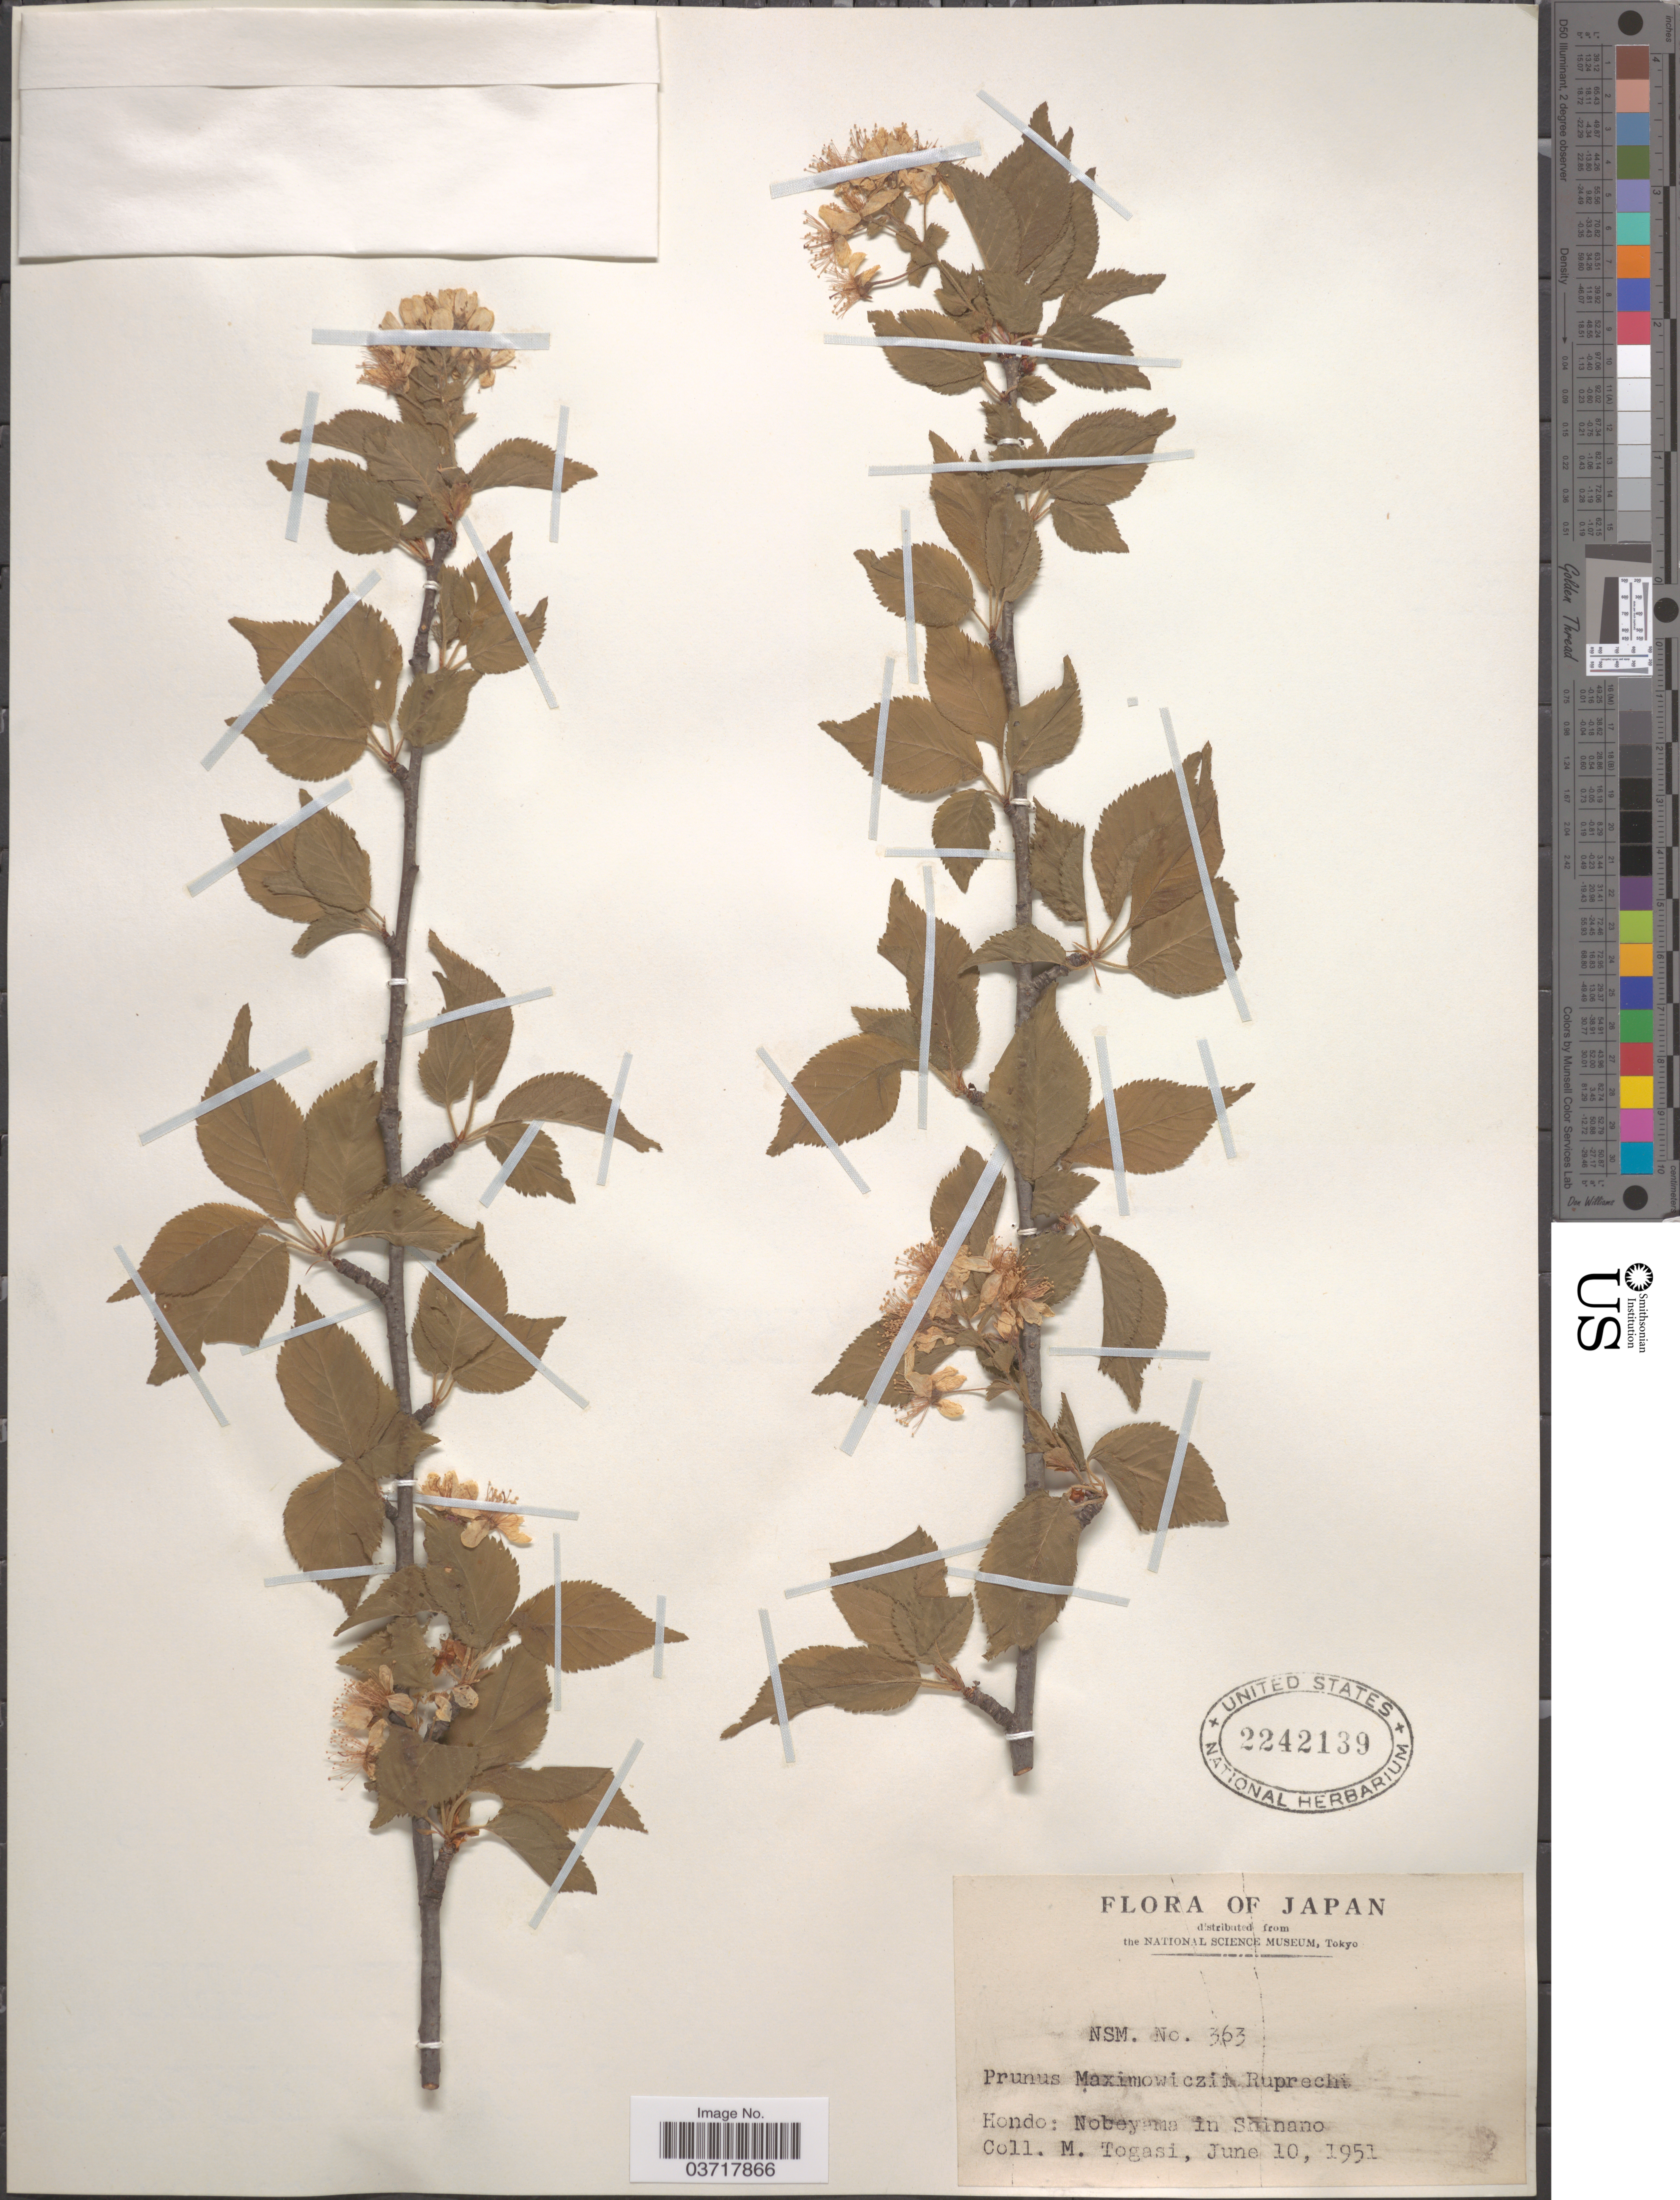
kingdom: Plantae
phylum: Tracheophyta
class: Magnoliopsida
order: Rosales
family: Rosaceae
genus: Prunus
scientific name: Prunus maximowiczii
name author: Rupr.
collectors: M. Togasi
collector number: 363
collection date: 1951-06-10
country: Japan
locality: Hondo: Nobeyama in Shinano.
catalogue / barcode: US 2242139